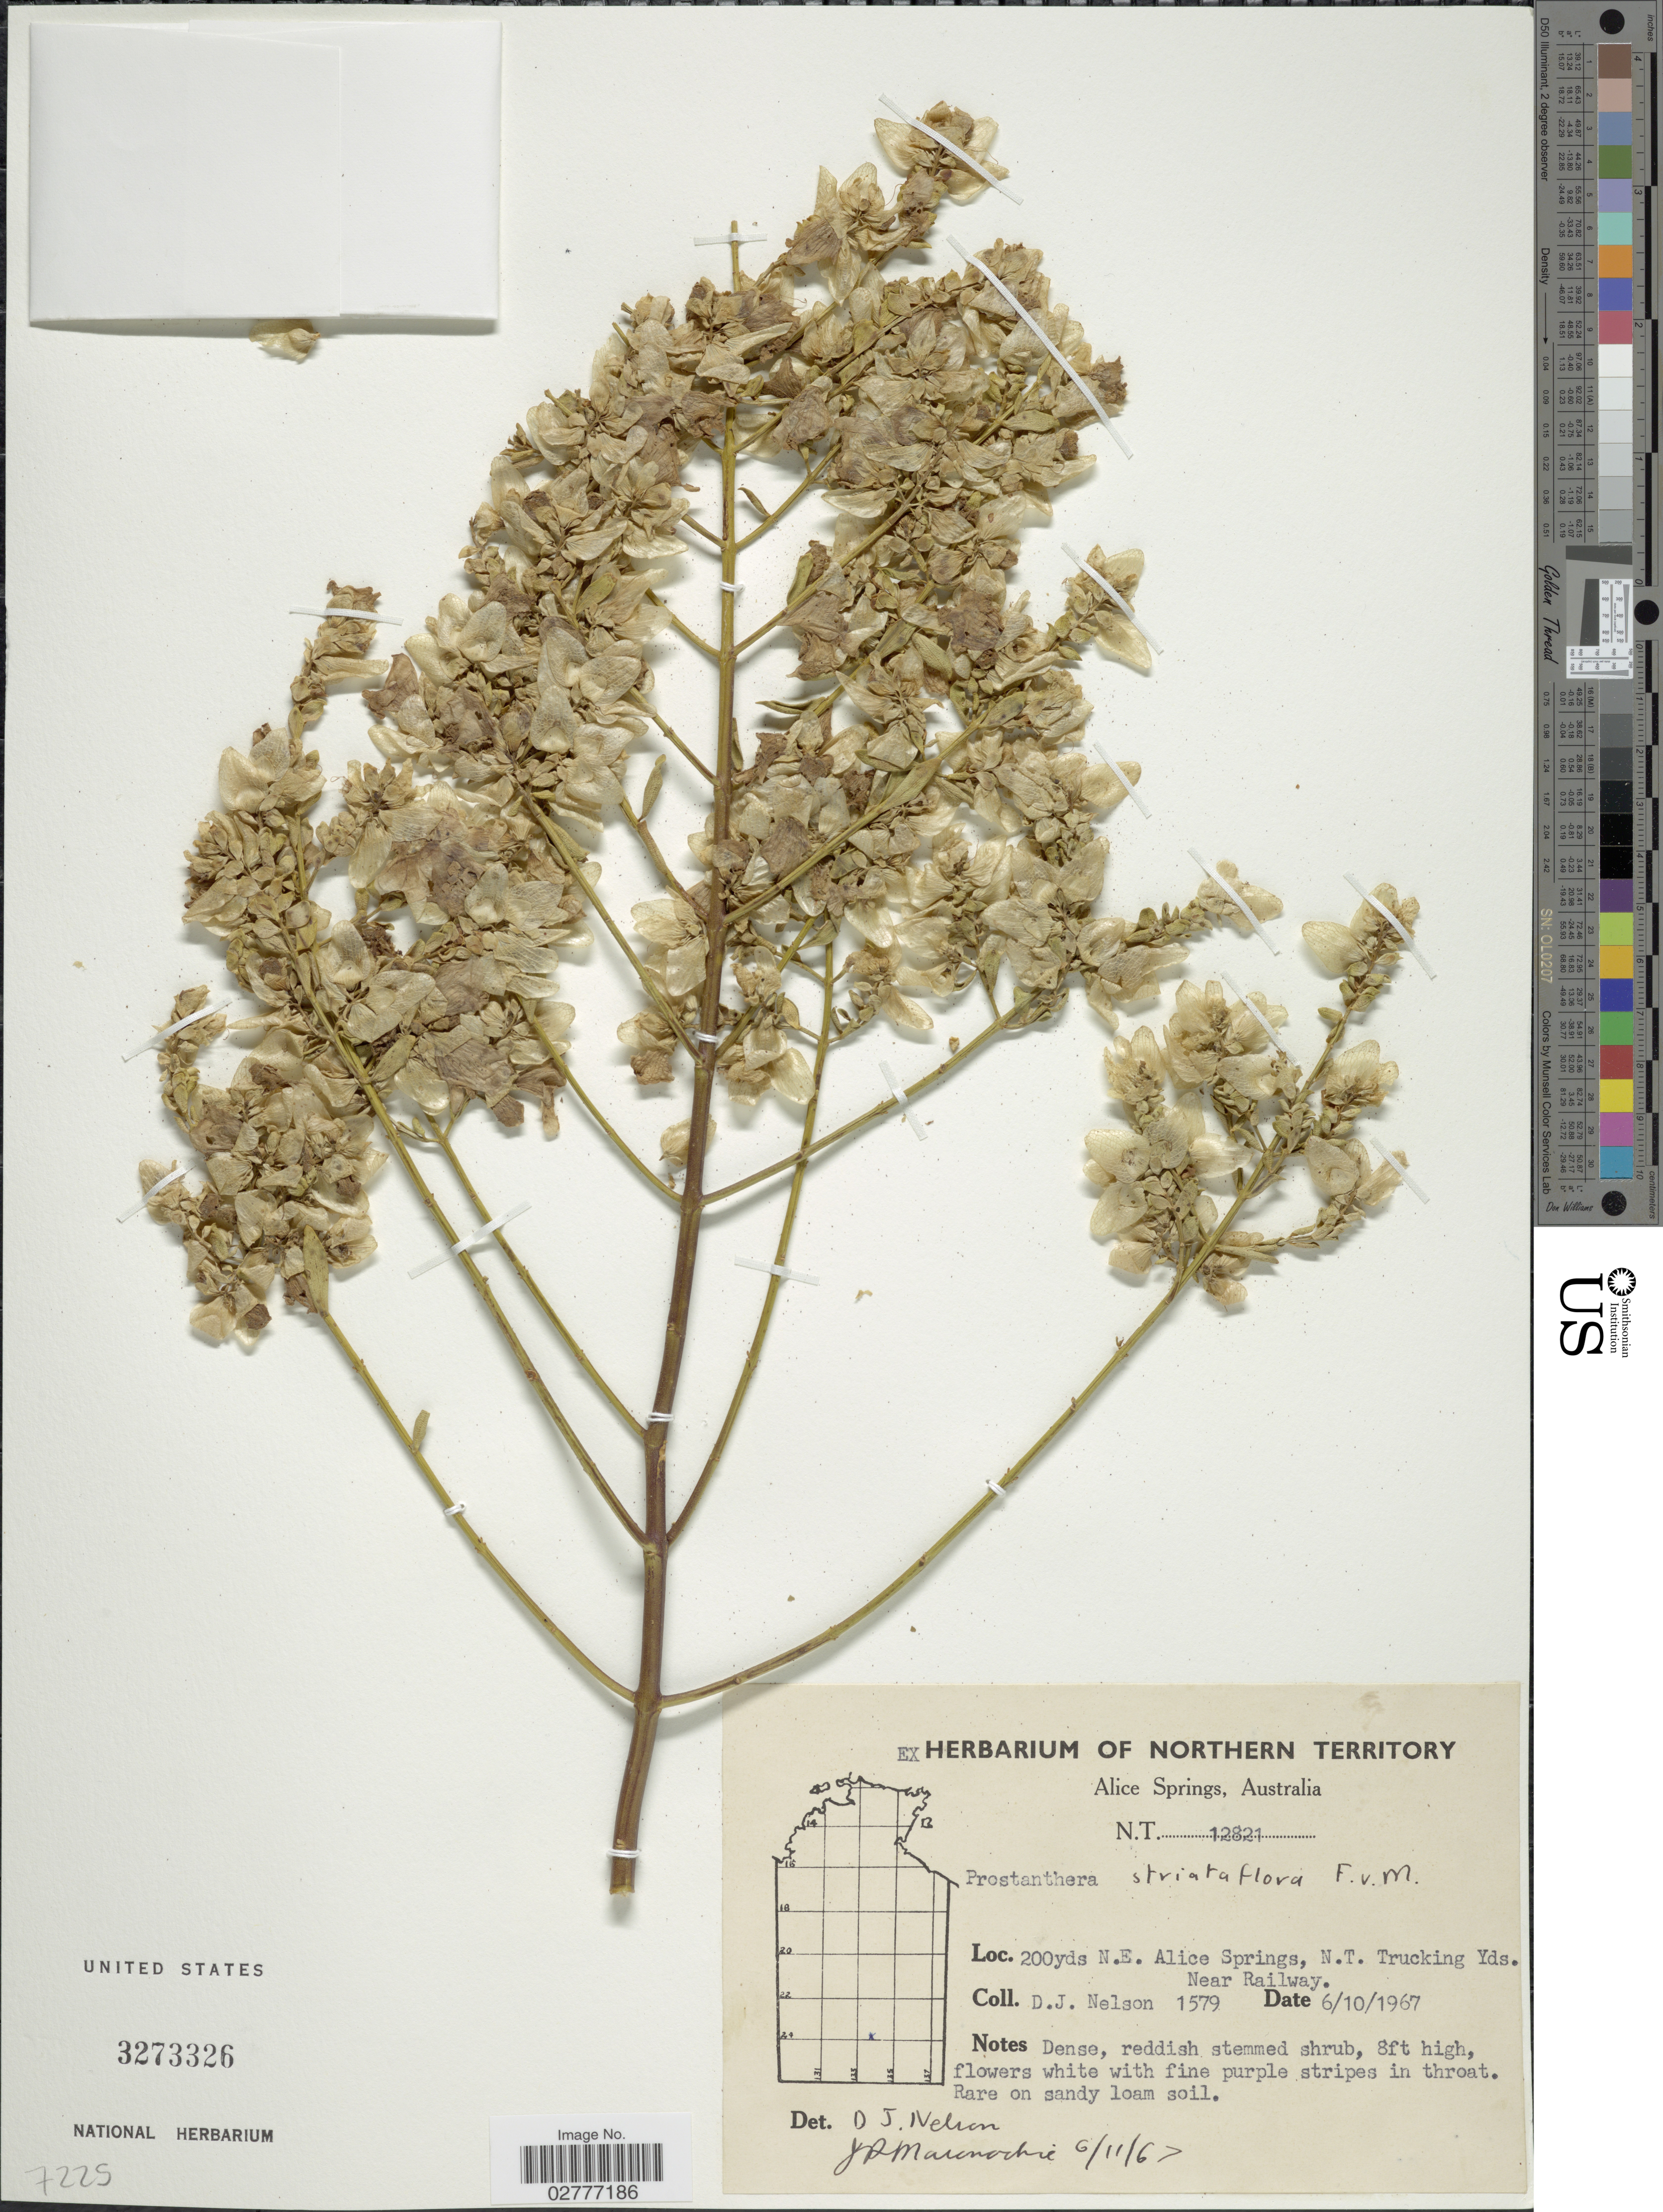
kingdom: Plantae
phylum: Tracheophyta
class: Magnoliopsida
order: Lamiales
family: Lamiaceae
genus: Prostanthera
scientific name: Prostanthera striatiflora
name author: F. Muell.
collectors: D. J. Nelson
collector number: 1579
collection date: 1967-10-06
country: Australia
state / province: Northern Territory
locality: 200yds N.E. Alice Springs, N.T. Trucking Yds. Near Railway.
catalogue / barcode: US 3273326